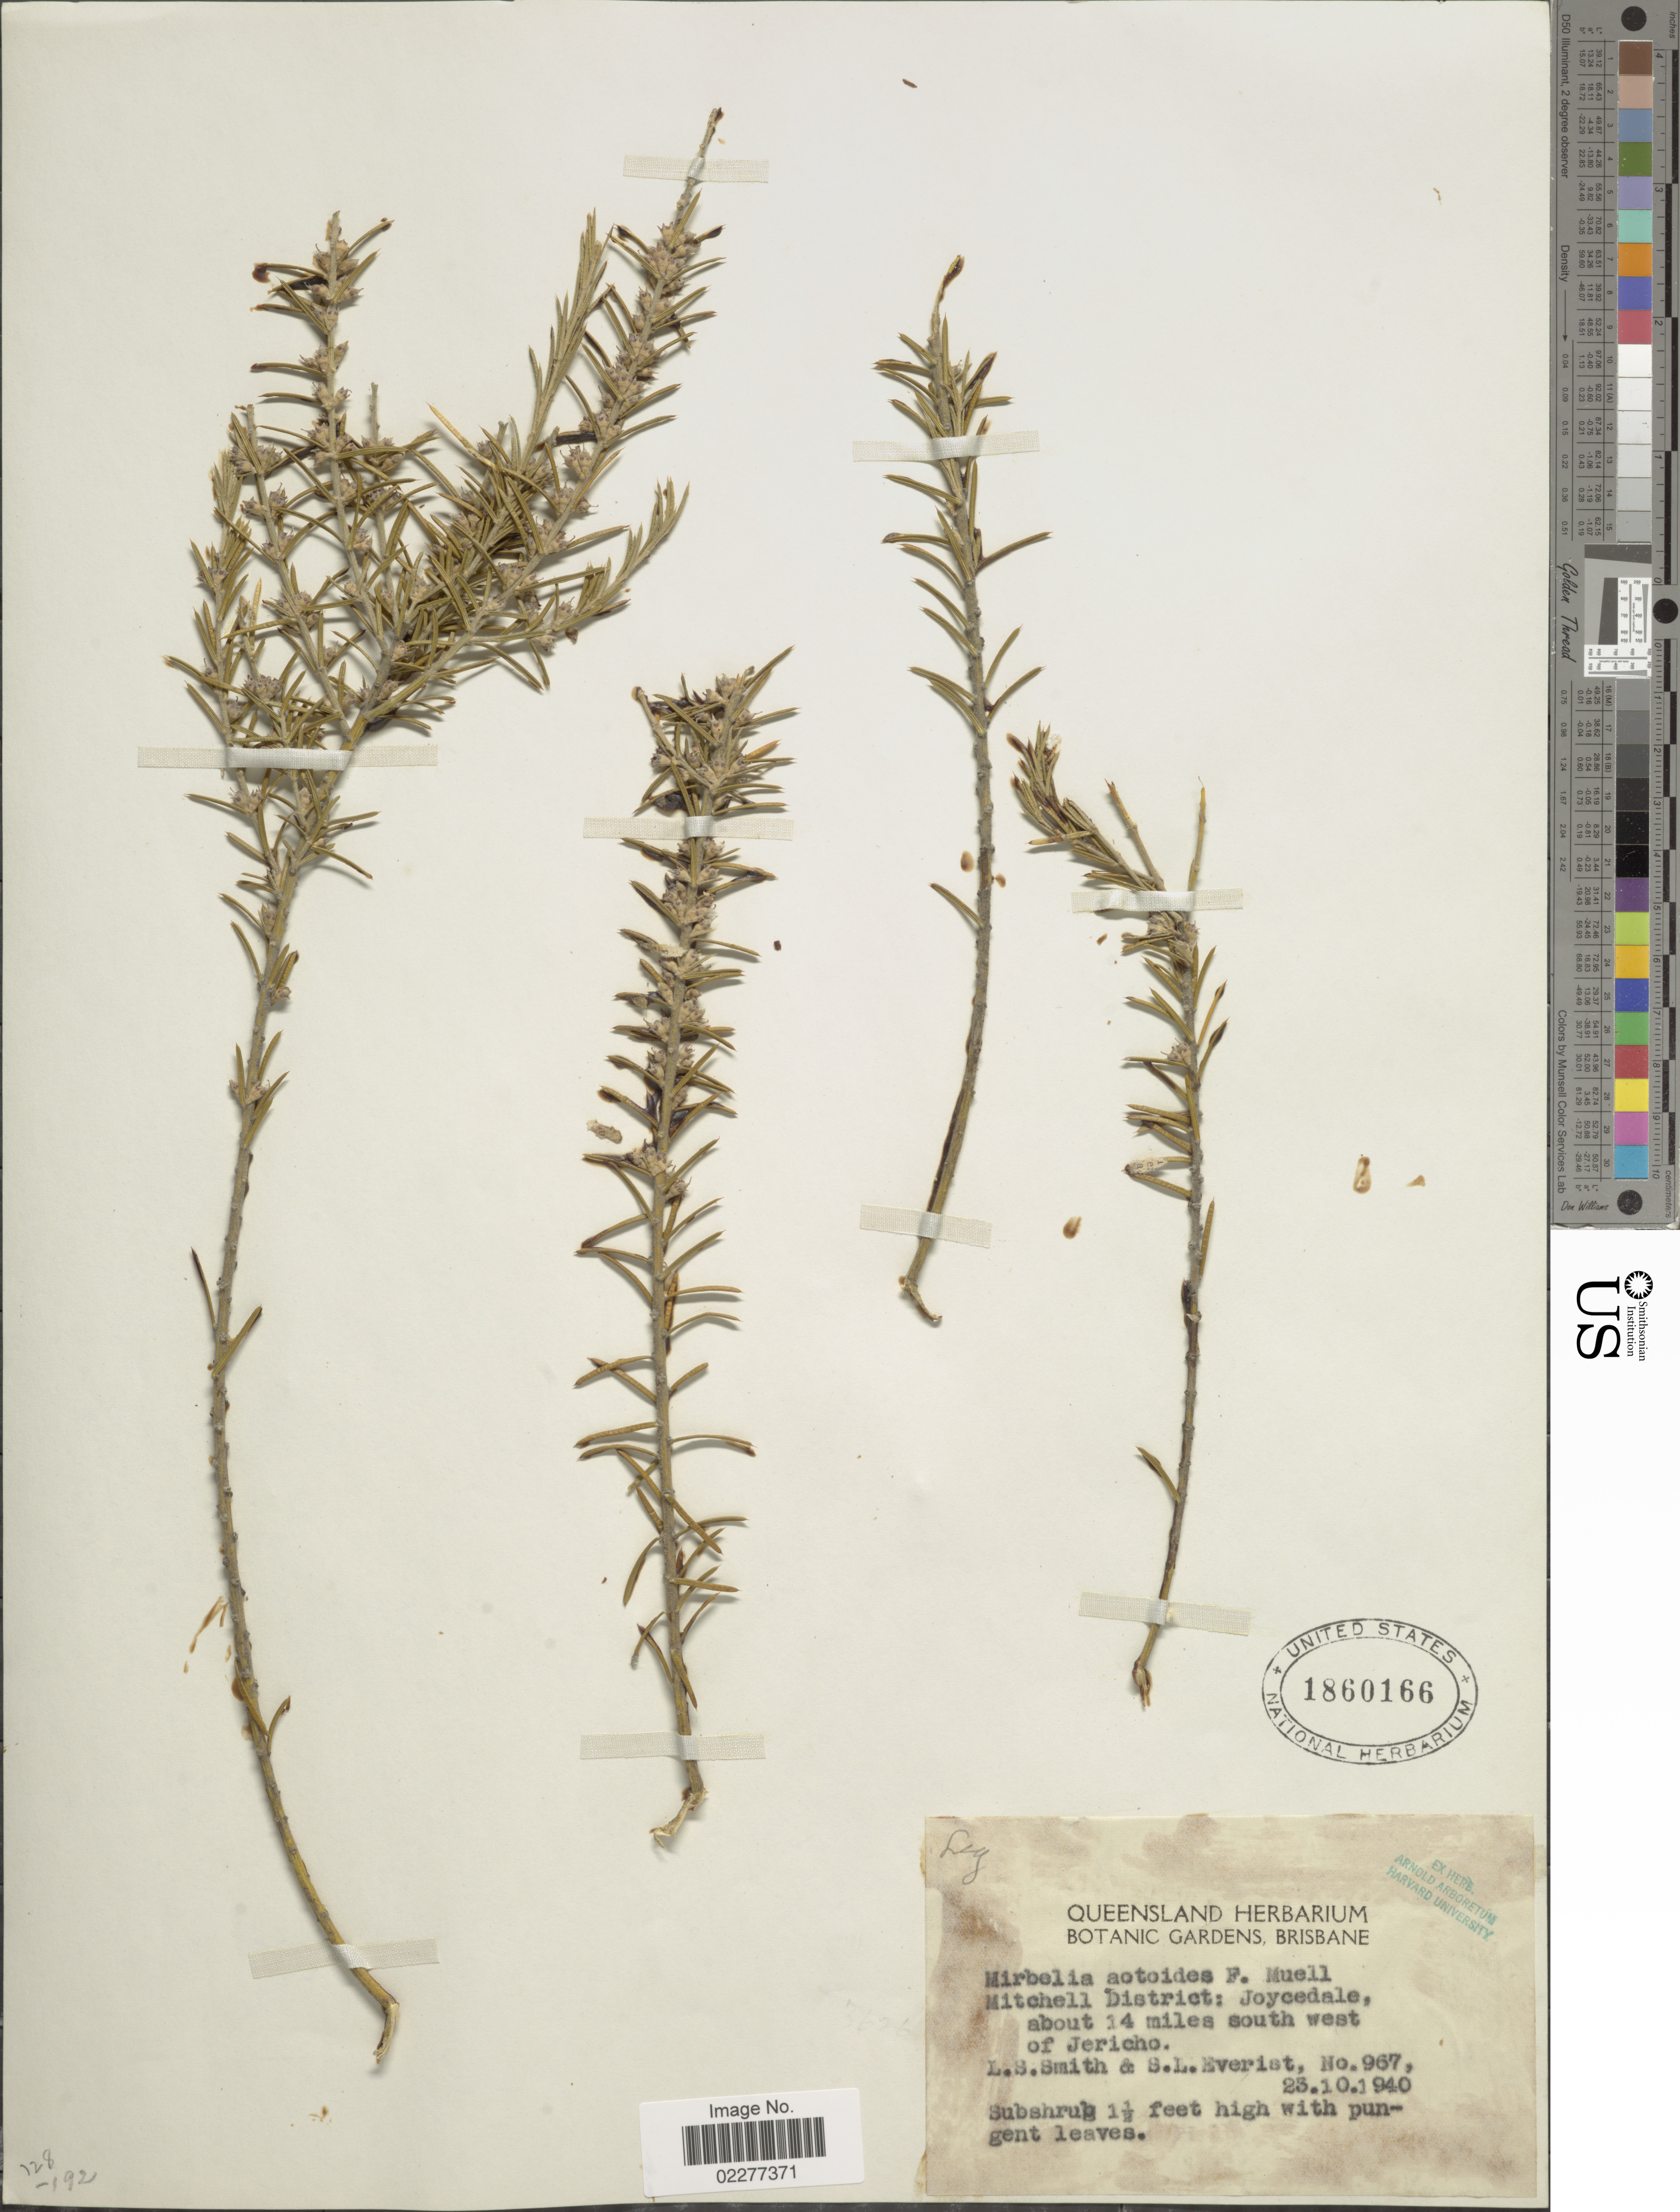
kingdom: Plantae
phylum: Tracheophyta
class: Magnoliopsida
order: Fabales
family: Fabaceae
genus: Mirbelia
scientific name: Mirbelia aotoides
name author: F. Muell.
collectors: L. Smith & S. Everist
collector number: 967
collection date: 1940-10-23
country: Jordan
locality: Mitchell District: Joycedale, about 14 miles southwest of Jericho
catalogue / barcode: US 1860166